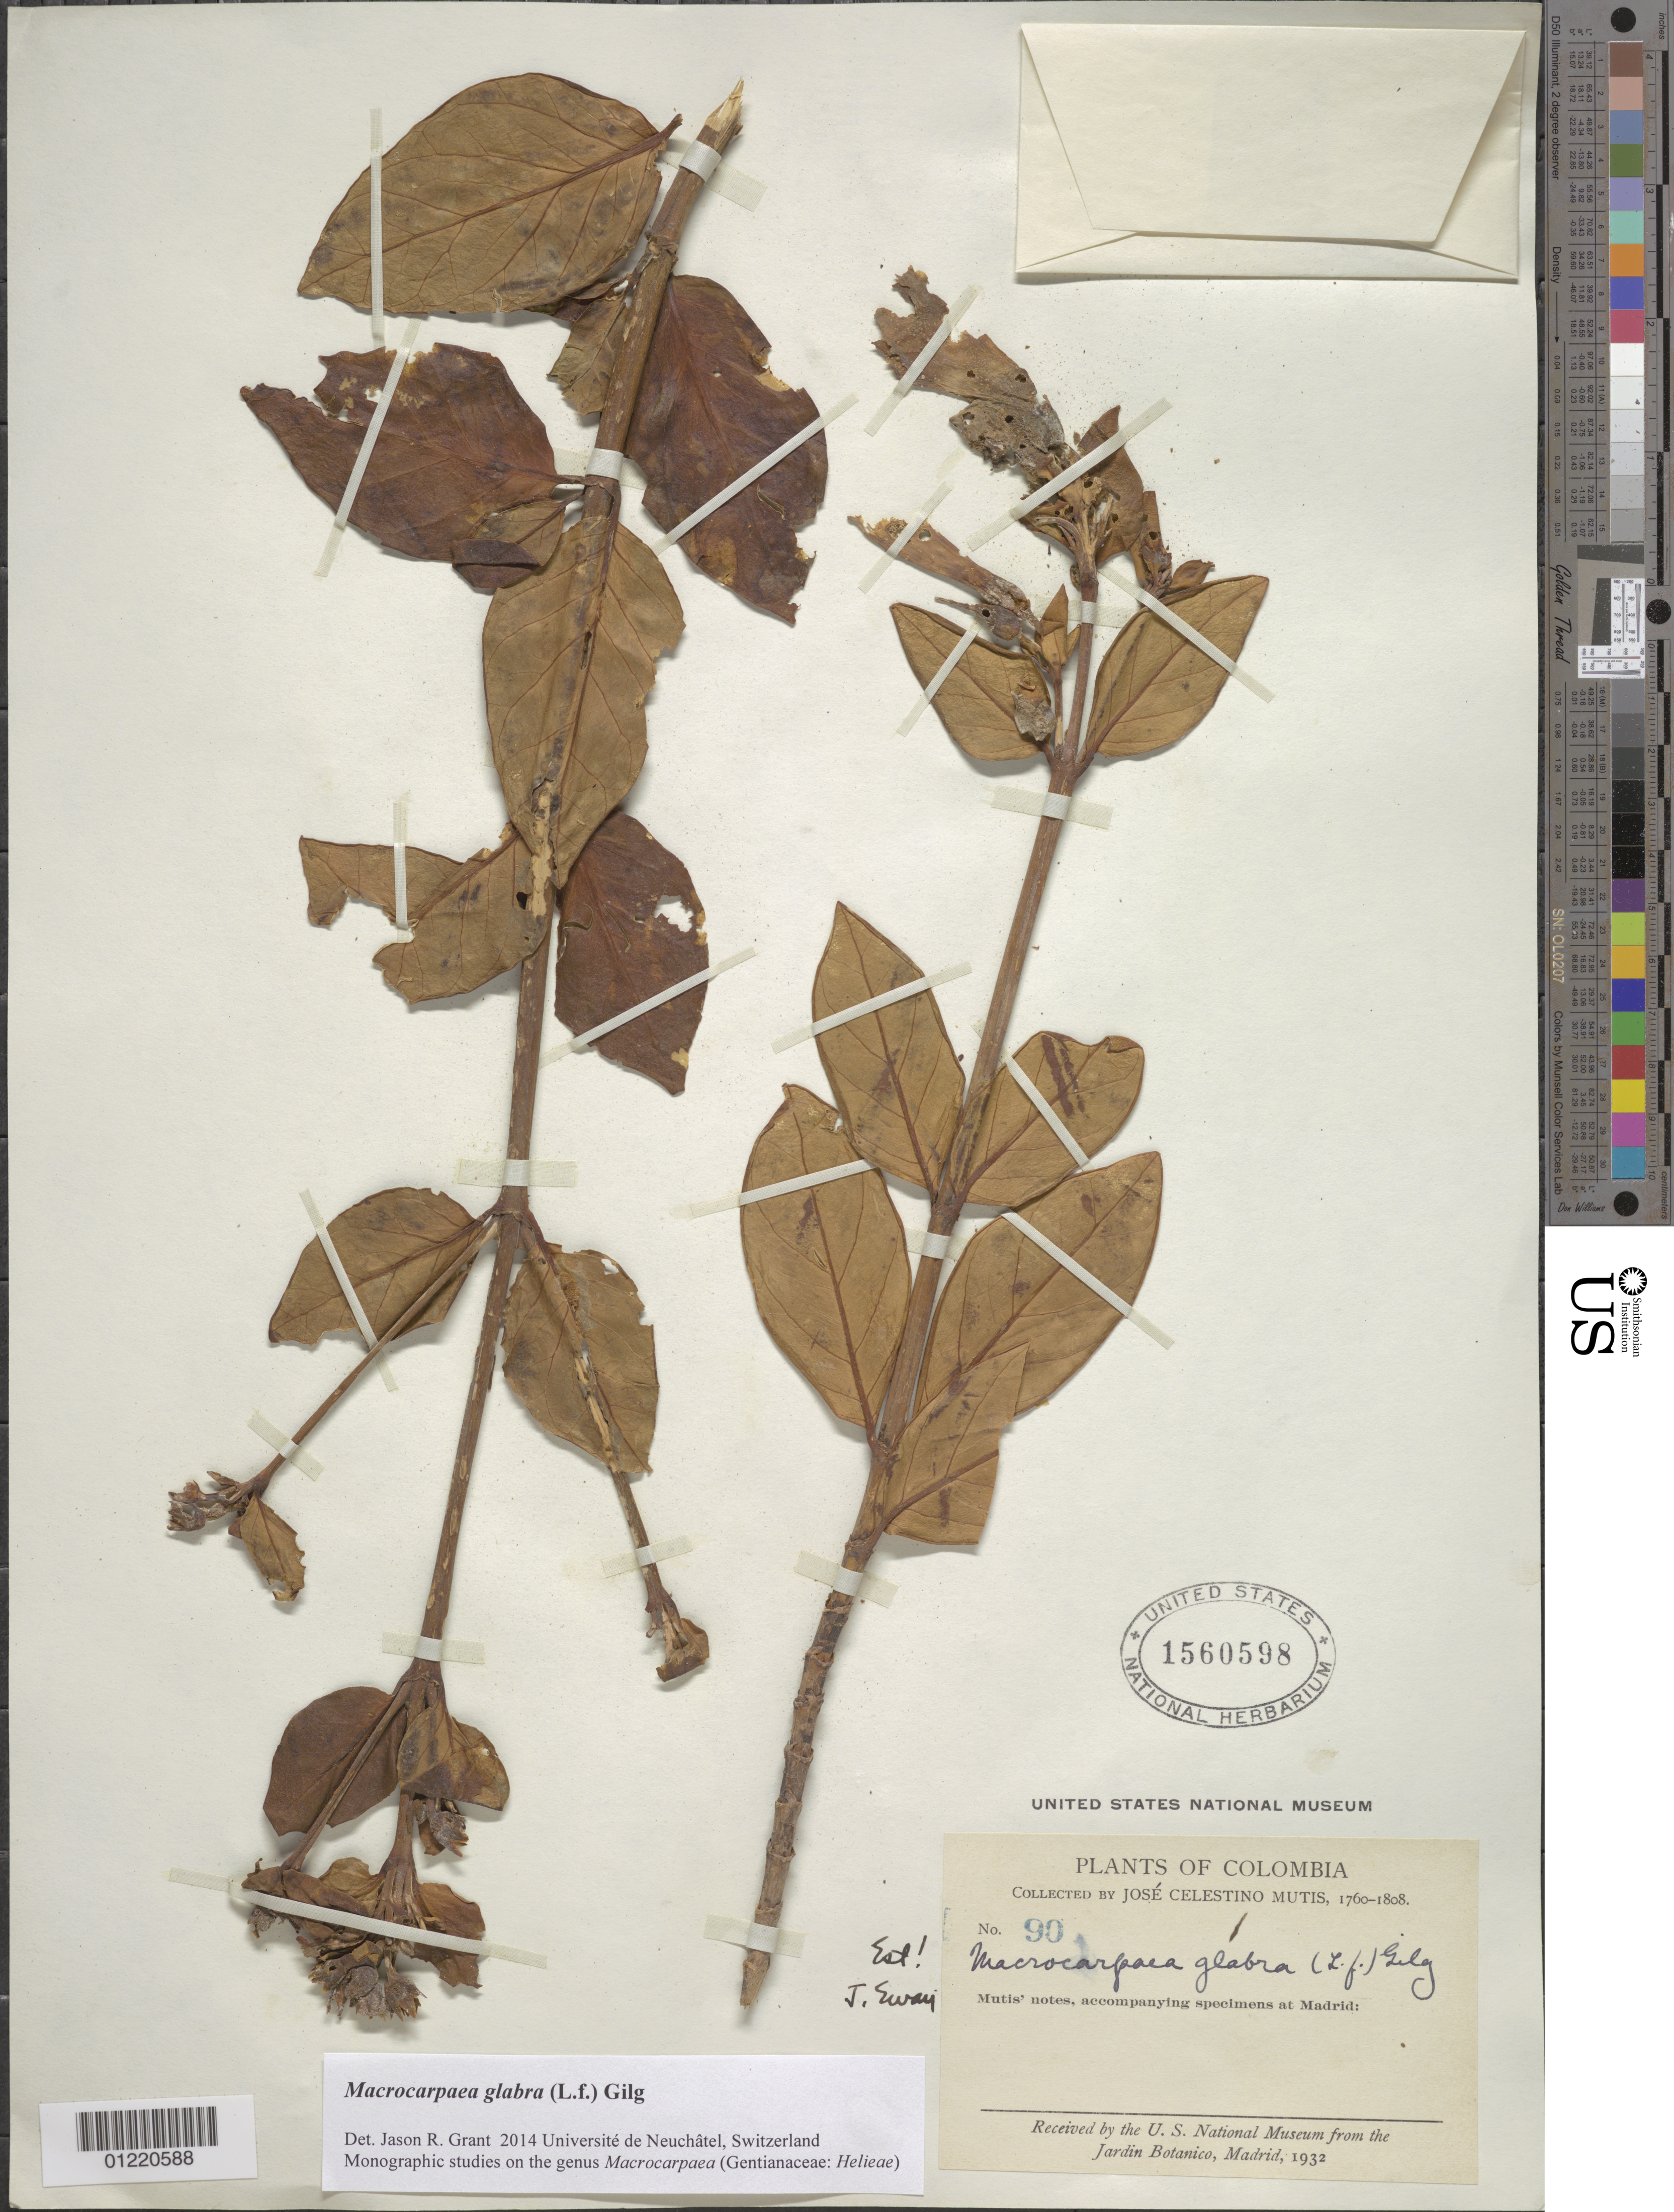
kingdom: Plantae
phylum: Tracheophyta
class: Magnoliopsida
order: Gentianales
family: Gentianaceae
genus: Macrocarpaea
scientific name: Macrocarpaea glabra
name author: (L. f.) Gilg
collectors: J. C. B. Mutis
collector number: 90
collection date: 1760/1808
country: Colombia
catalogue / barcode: US 1560598